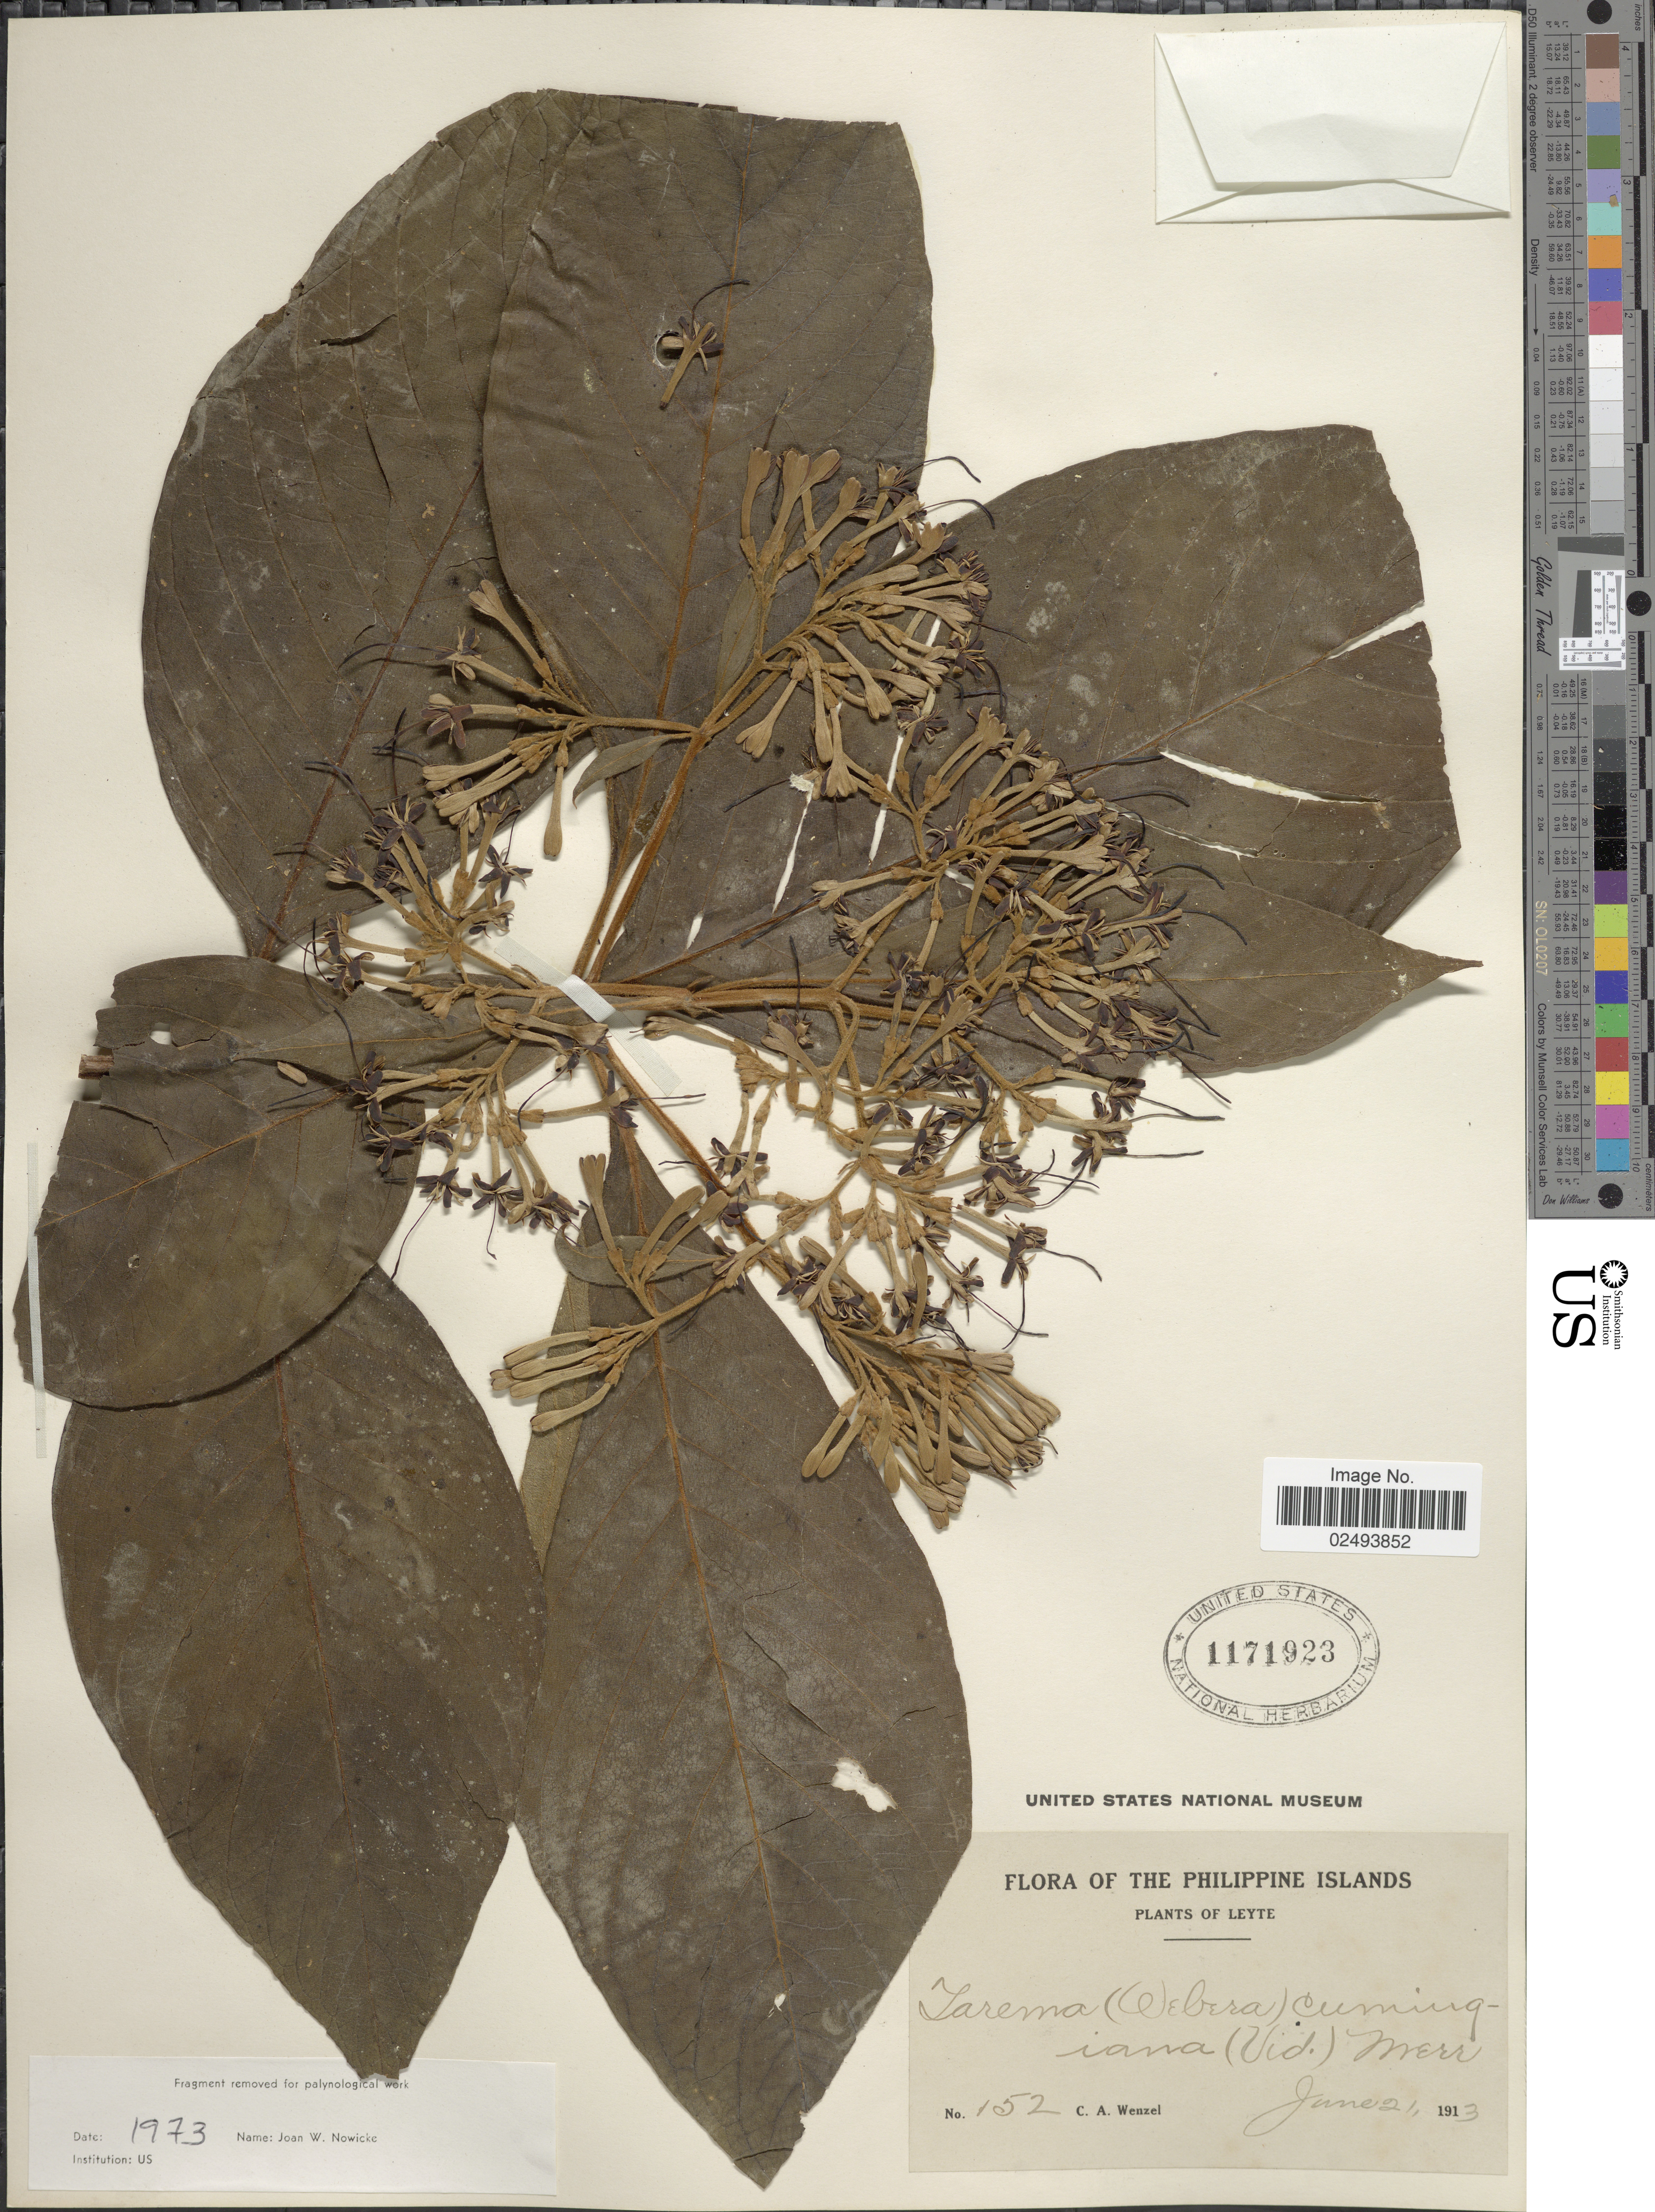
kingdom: Plantae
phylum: Tracheophyta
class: Magnoliopsida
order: Gentianales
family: Rubiaceae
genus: Tarenna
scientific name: Tarenna cumingiana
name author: (Vidal) Elmer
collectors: C. Wenzel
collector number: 152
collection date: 1913-06-21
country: Philippines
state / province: Eastern Visayas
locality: Leyte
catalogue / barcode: US 1171923